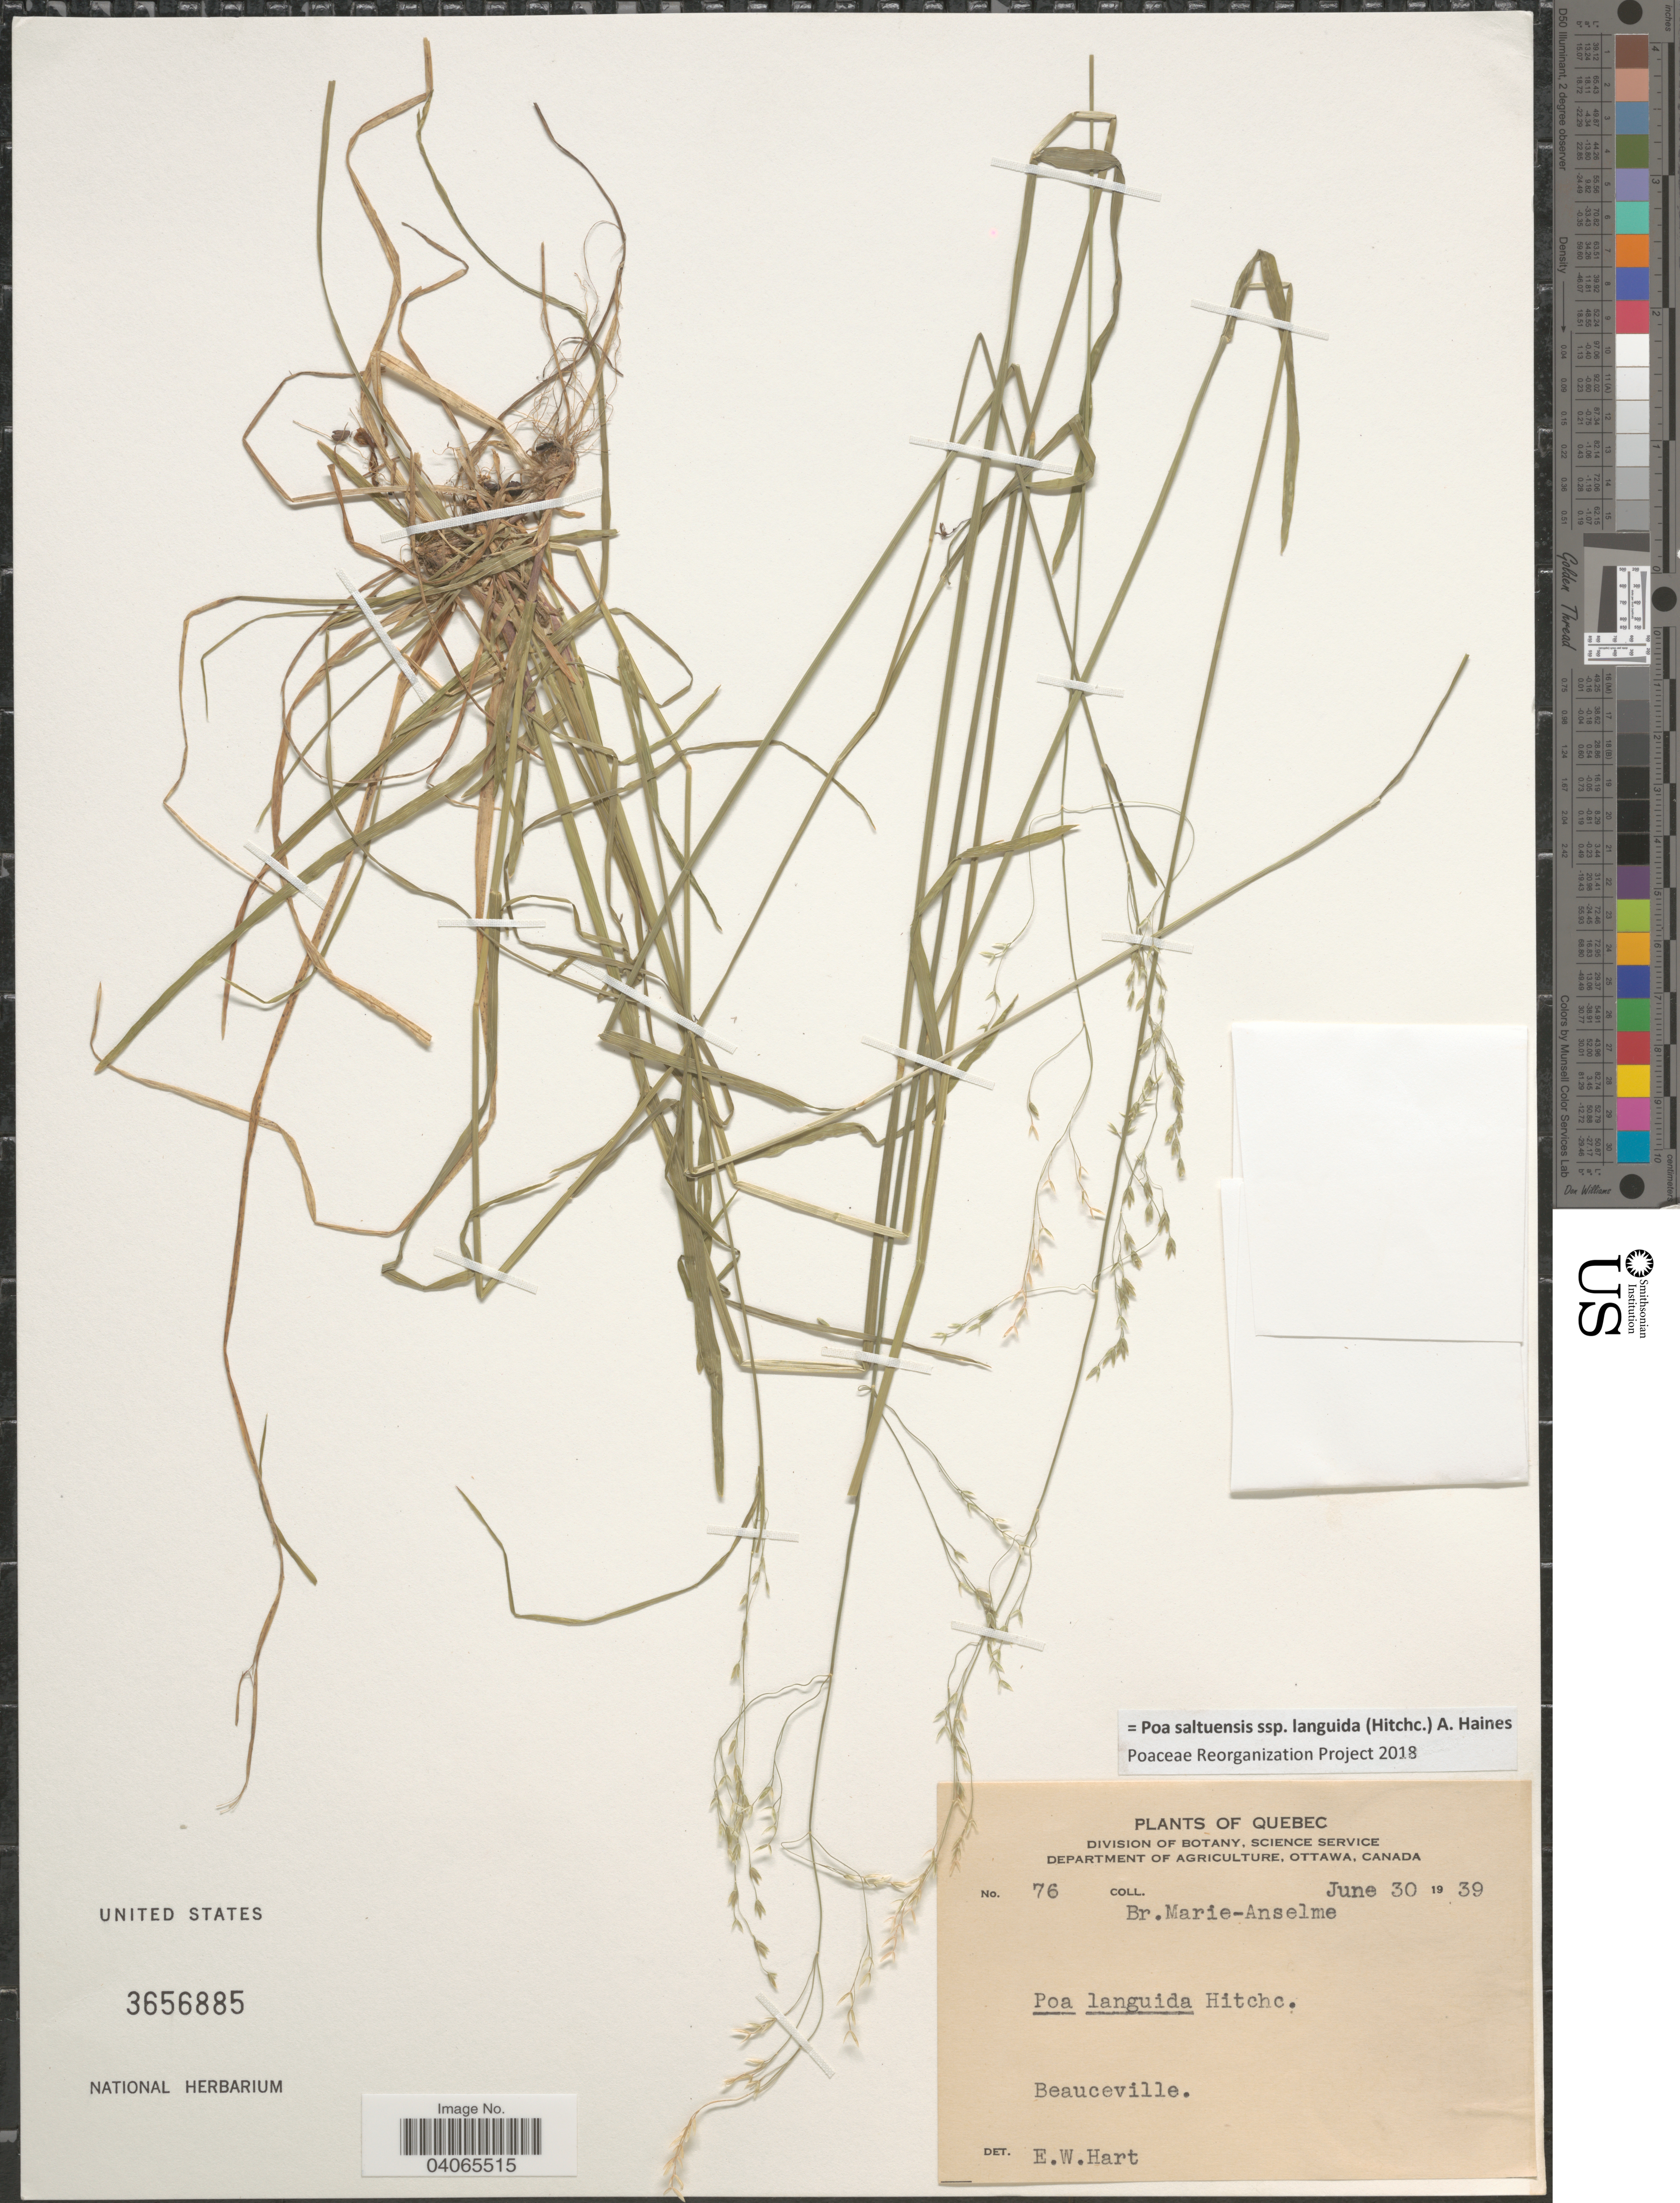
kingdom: Plantae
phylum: Tracheophyta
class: Liliopsida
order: Poales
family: Poaceae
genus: Poa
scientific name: Poa saltuensis subsp. languida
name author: (Hitchc.) A. Haines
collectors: Marie-anselme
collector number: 76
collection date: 1939-06-30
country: Canada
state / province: Quebec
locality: Beauceville.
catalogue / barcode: US 3656885